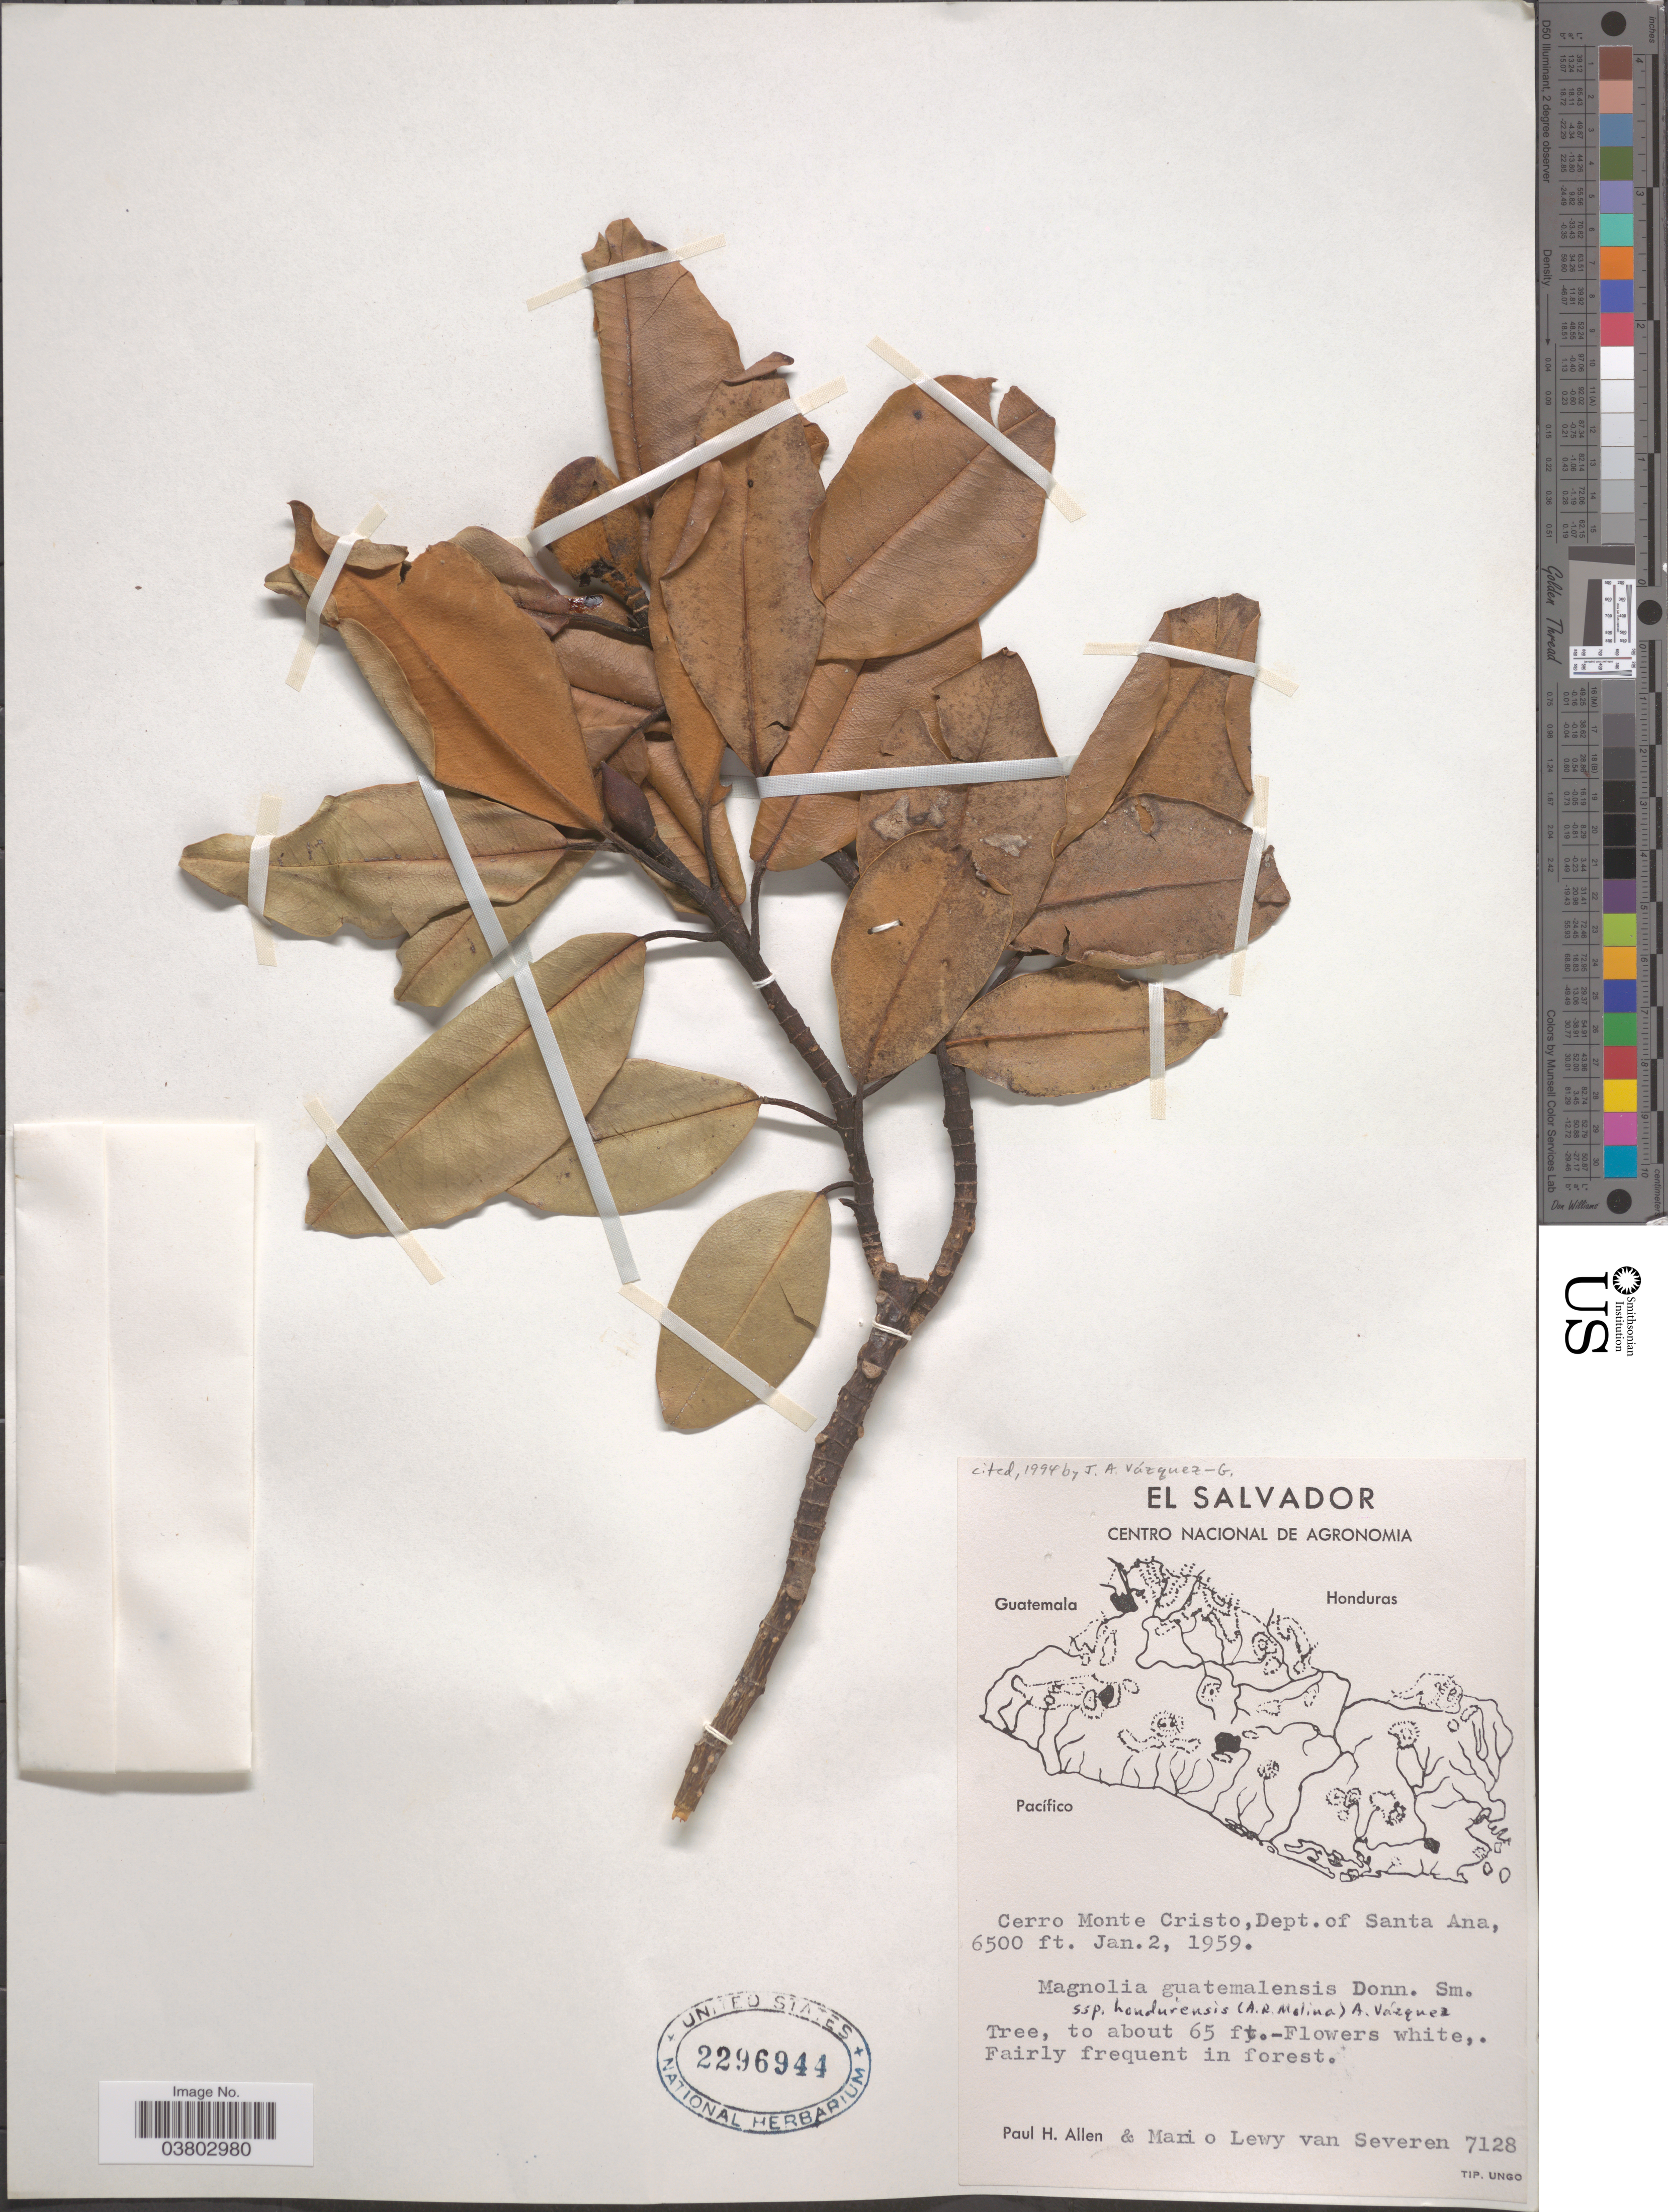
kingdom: Plantae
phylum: Tracheophyta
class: Magnoliopsida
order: Magnoliales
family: Magnoliaceae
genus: Magnolia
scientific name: Magnolia guatemalensis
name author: Donn. Sm.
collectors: P. H. Allen & M. Van Severen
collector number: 7128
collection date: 1959-01-02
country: El Salvador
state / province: Santa Ana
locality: Cerro Monte Cristo, Dept. of Santa Ana.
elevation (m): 1981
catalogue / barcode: US 2296944